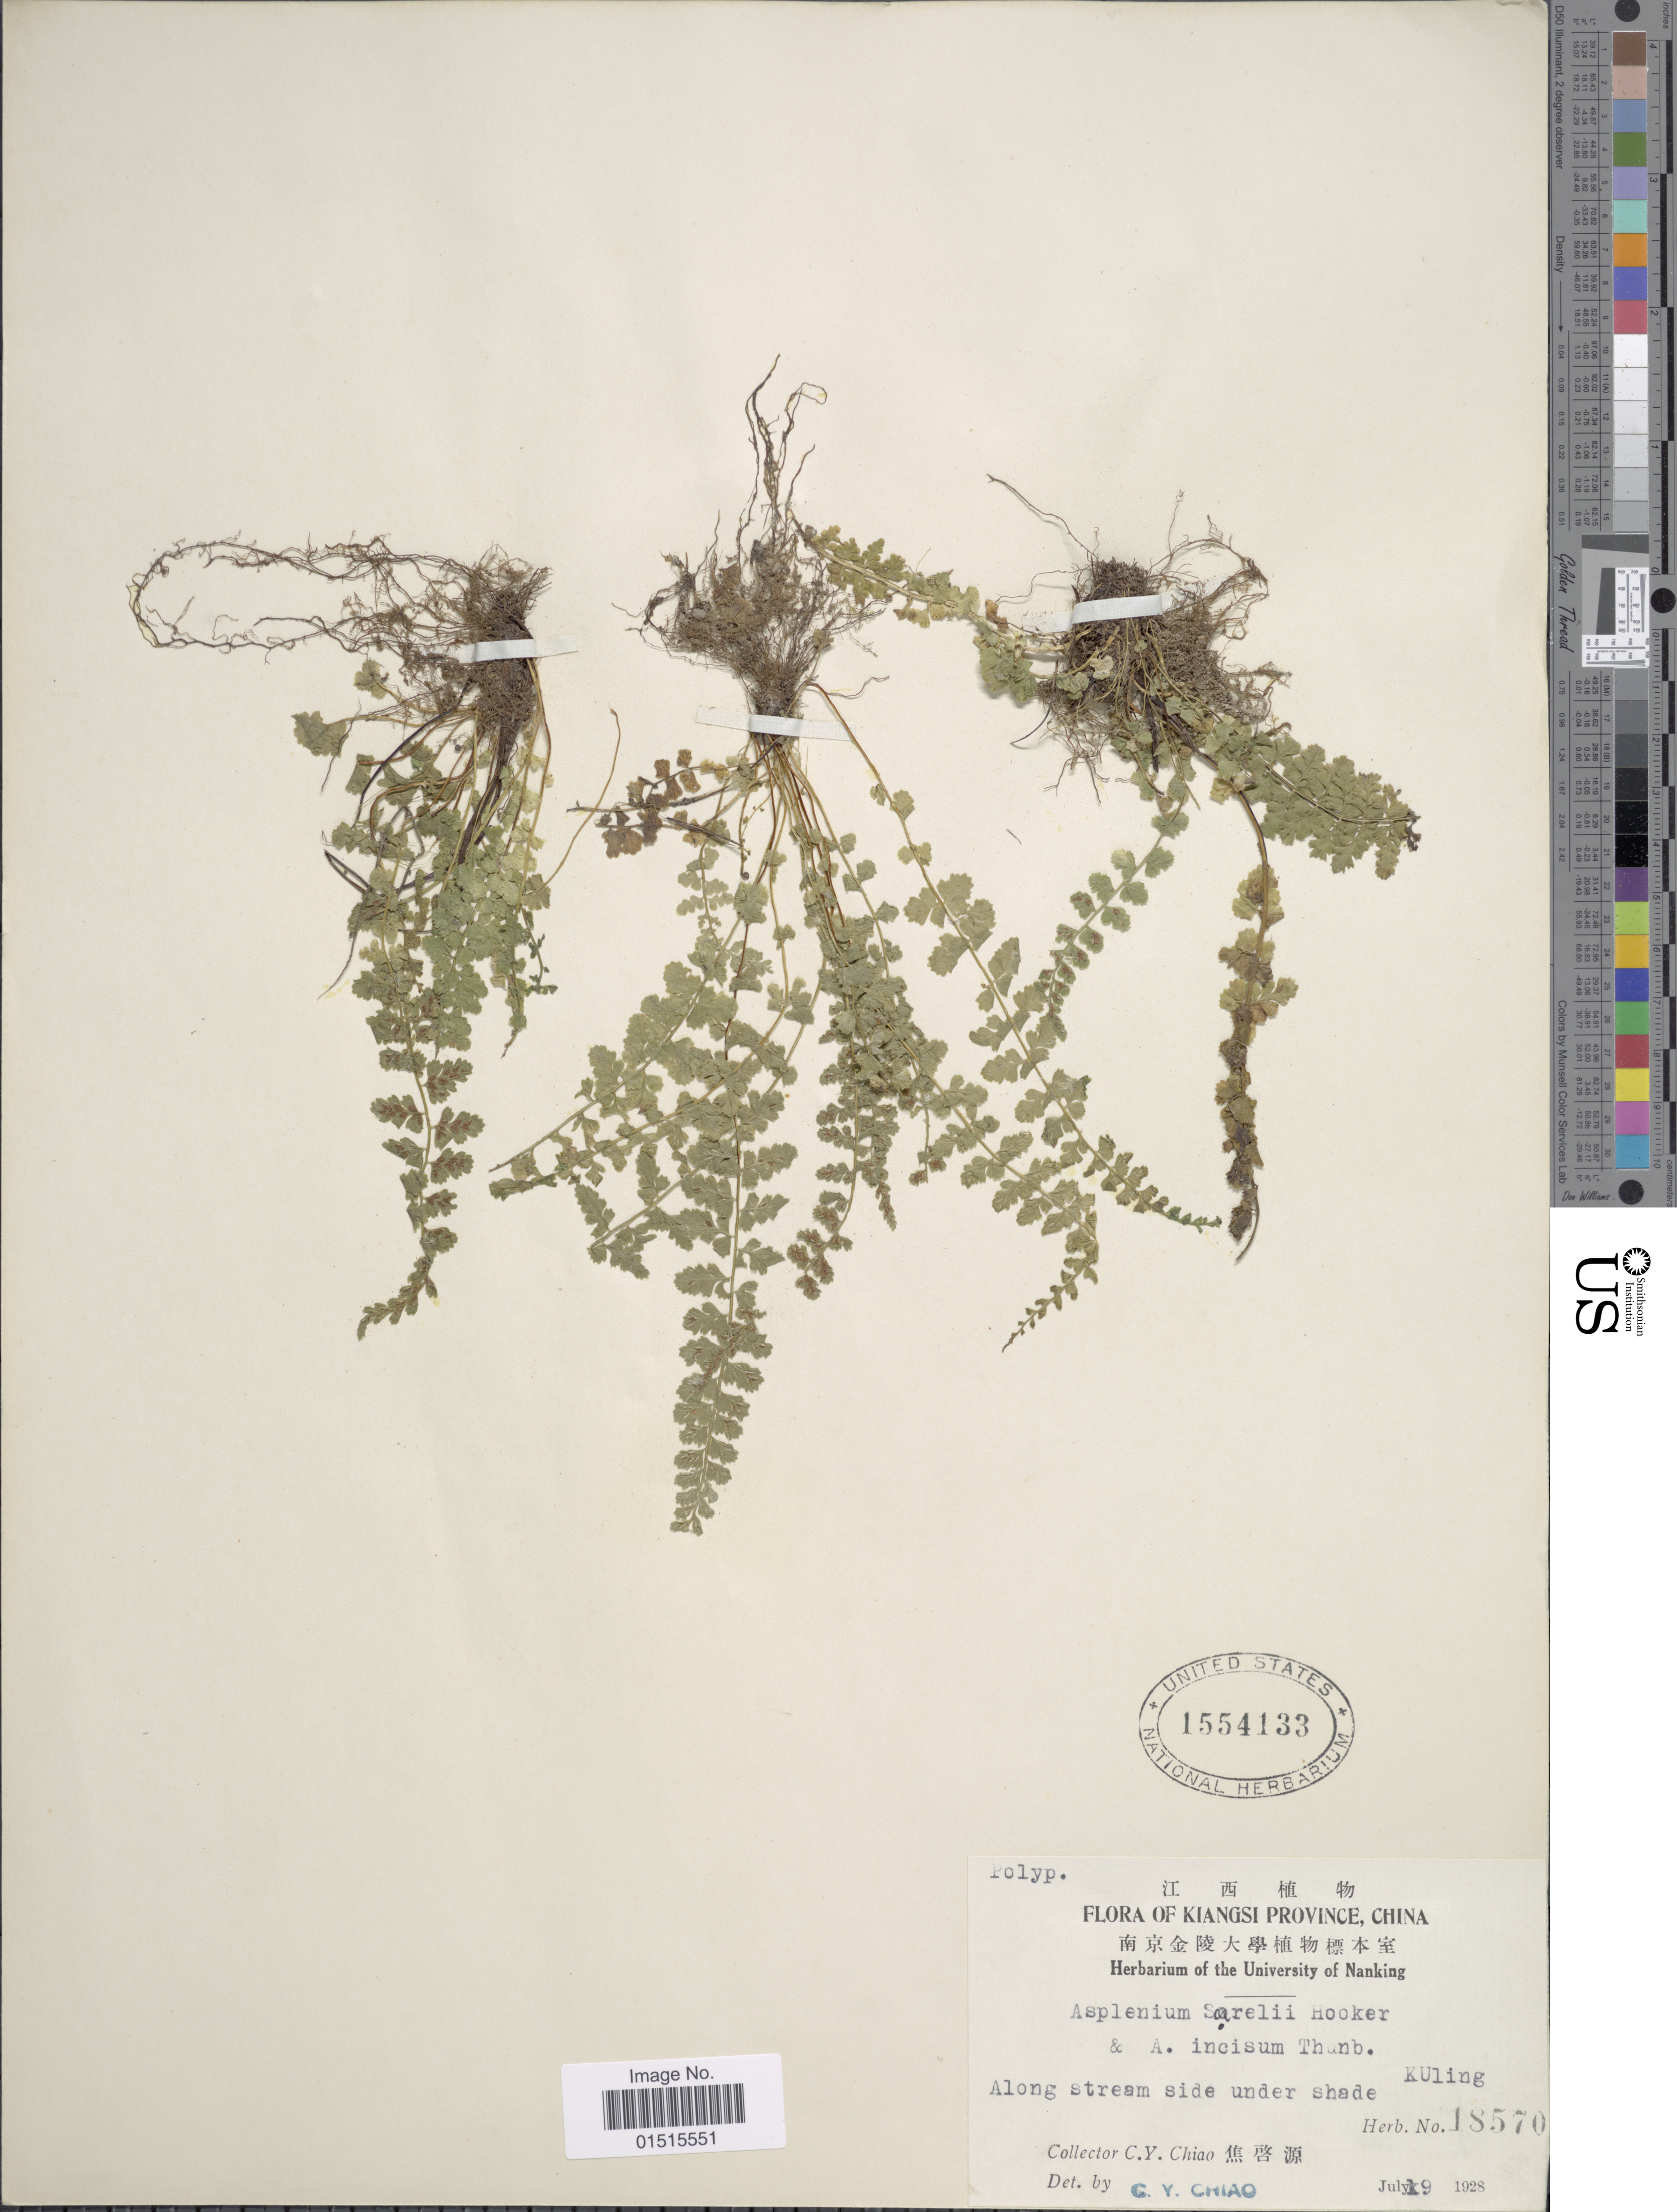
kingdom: Plantae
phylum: Tracheophyta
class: Polypodiopsida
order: Polypodiales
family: Aspleniaceae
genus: Asplenium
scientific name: Asplenium sarelii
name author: Hook.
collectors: C. Y. Chiao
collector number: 18570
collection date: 1928-07-09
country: China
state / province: Jiangxi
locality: Kiangsi province, along stream side under shadeKuling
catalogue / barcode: US 1554133